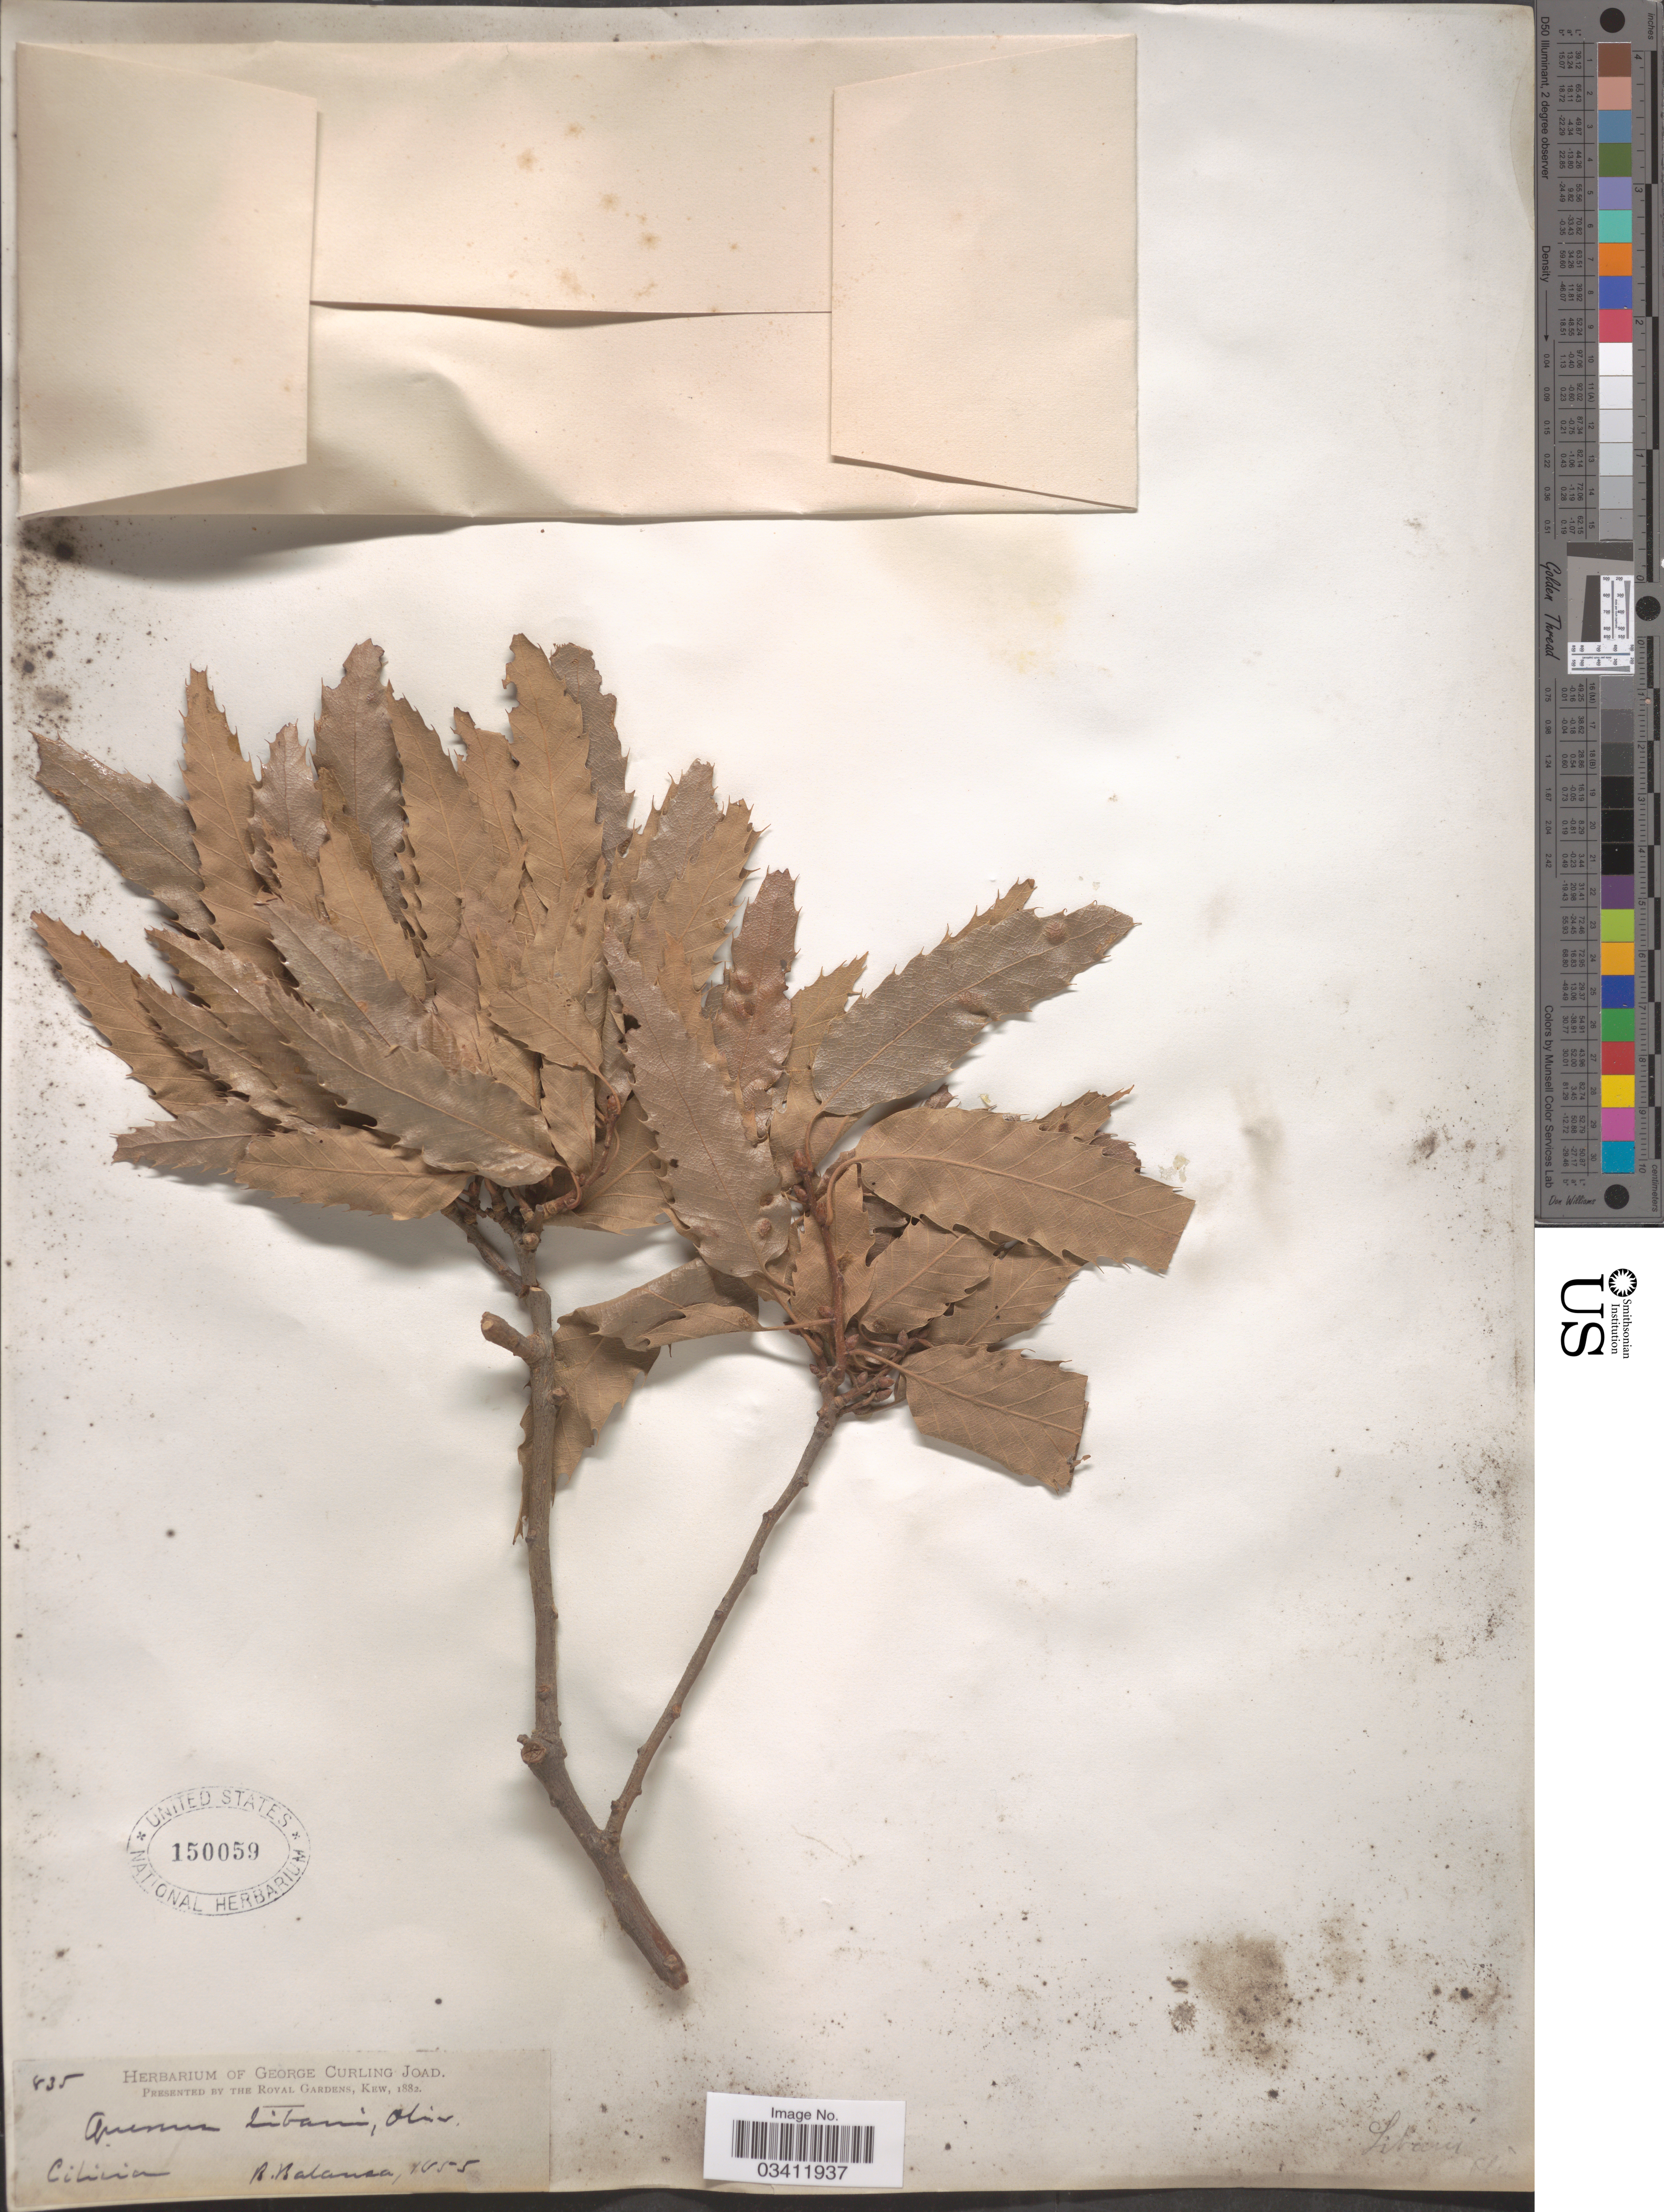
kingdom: Plantae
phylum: Tracheophyta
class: Magnoliopsida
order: Fagales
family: Fagaceae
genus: Quercus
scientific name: Quercus libani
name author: Olivier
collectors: B. Balansa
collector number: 435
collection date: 1855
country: Turkey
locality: Cilicia.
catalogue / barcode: US 150059